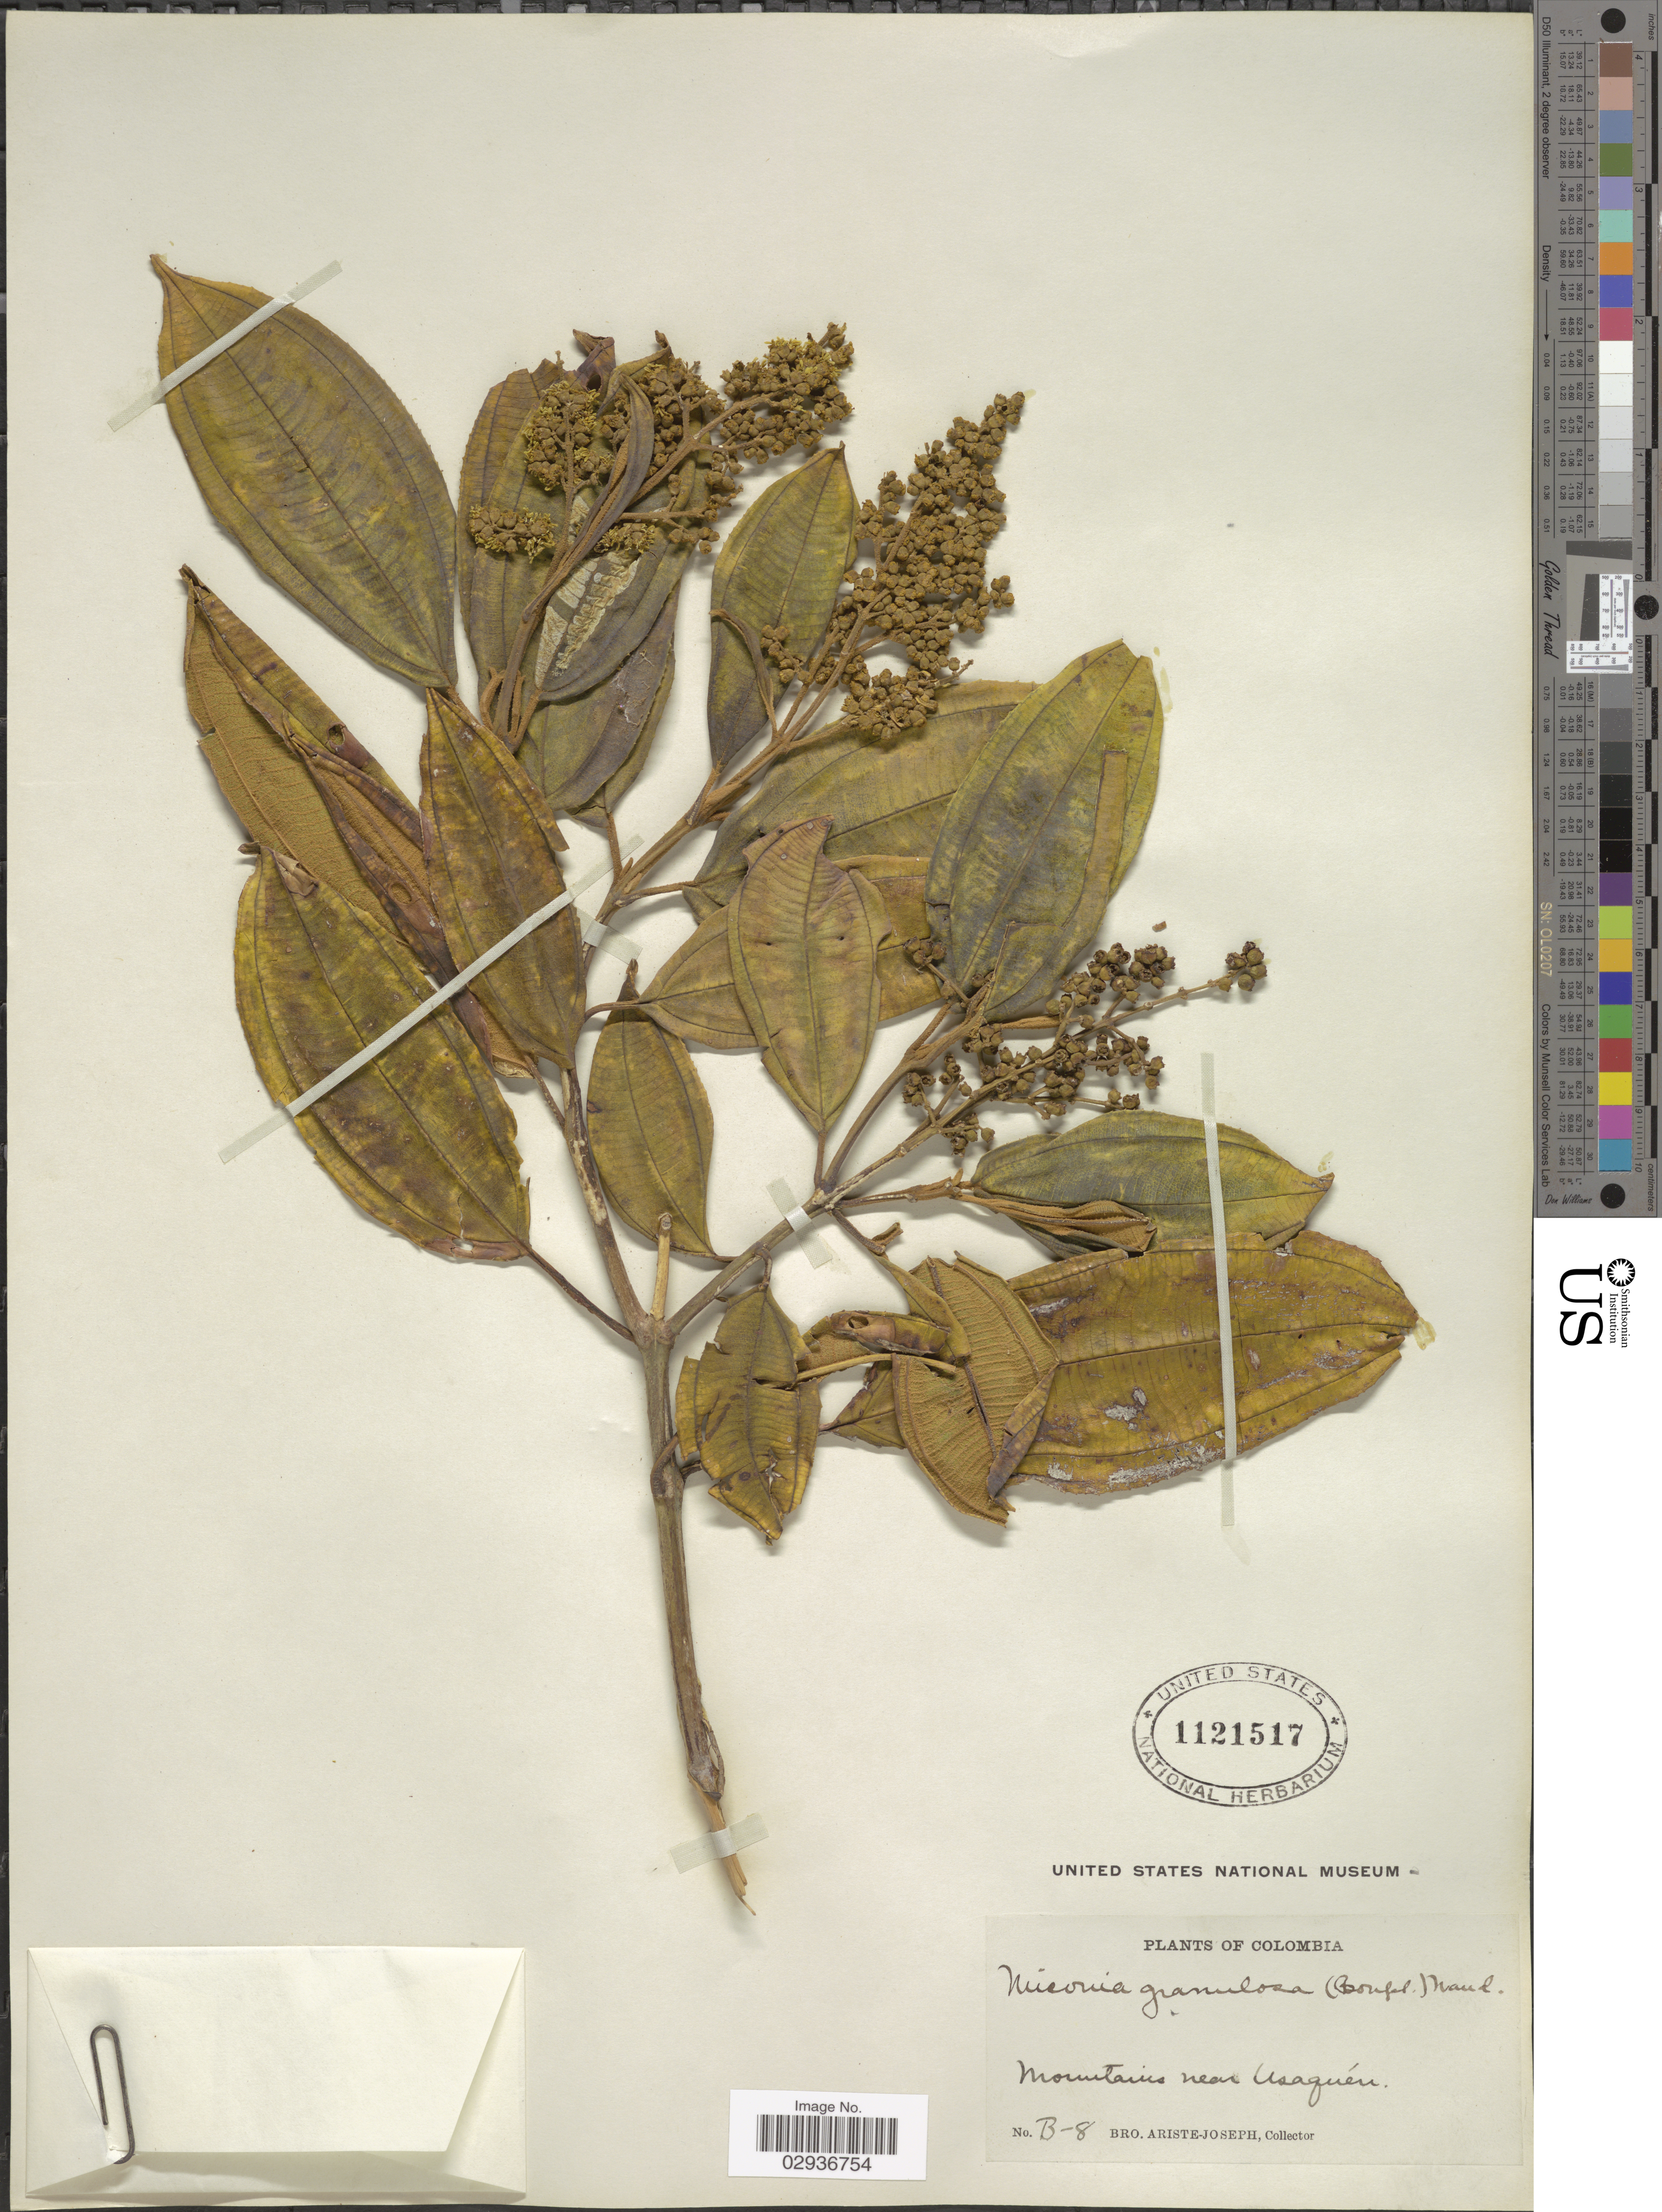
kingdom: Plantae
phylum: Tracheophyta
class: Magnoliopsida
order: Myrtales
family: Melastomataceae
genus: Miconia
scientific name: Miconia biappendiculata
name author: (Naudin) L. Uribe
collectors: Bro. Ariste-Joseph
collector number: B-8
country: Colombia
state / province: Bogota D.C.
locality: Mountains near Usaquén.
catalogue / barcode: US 1121517